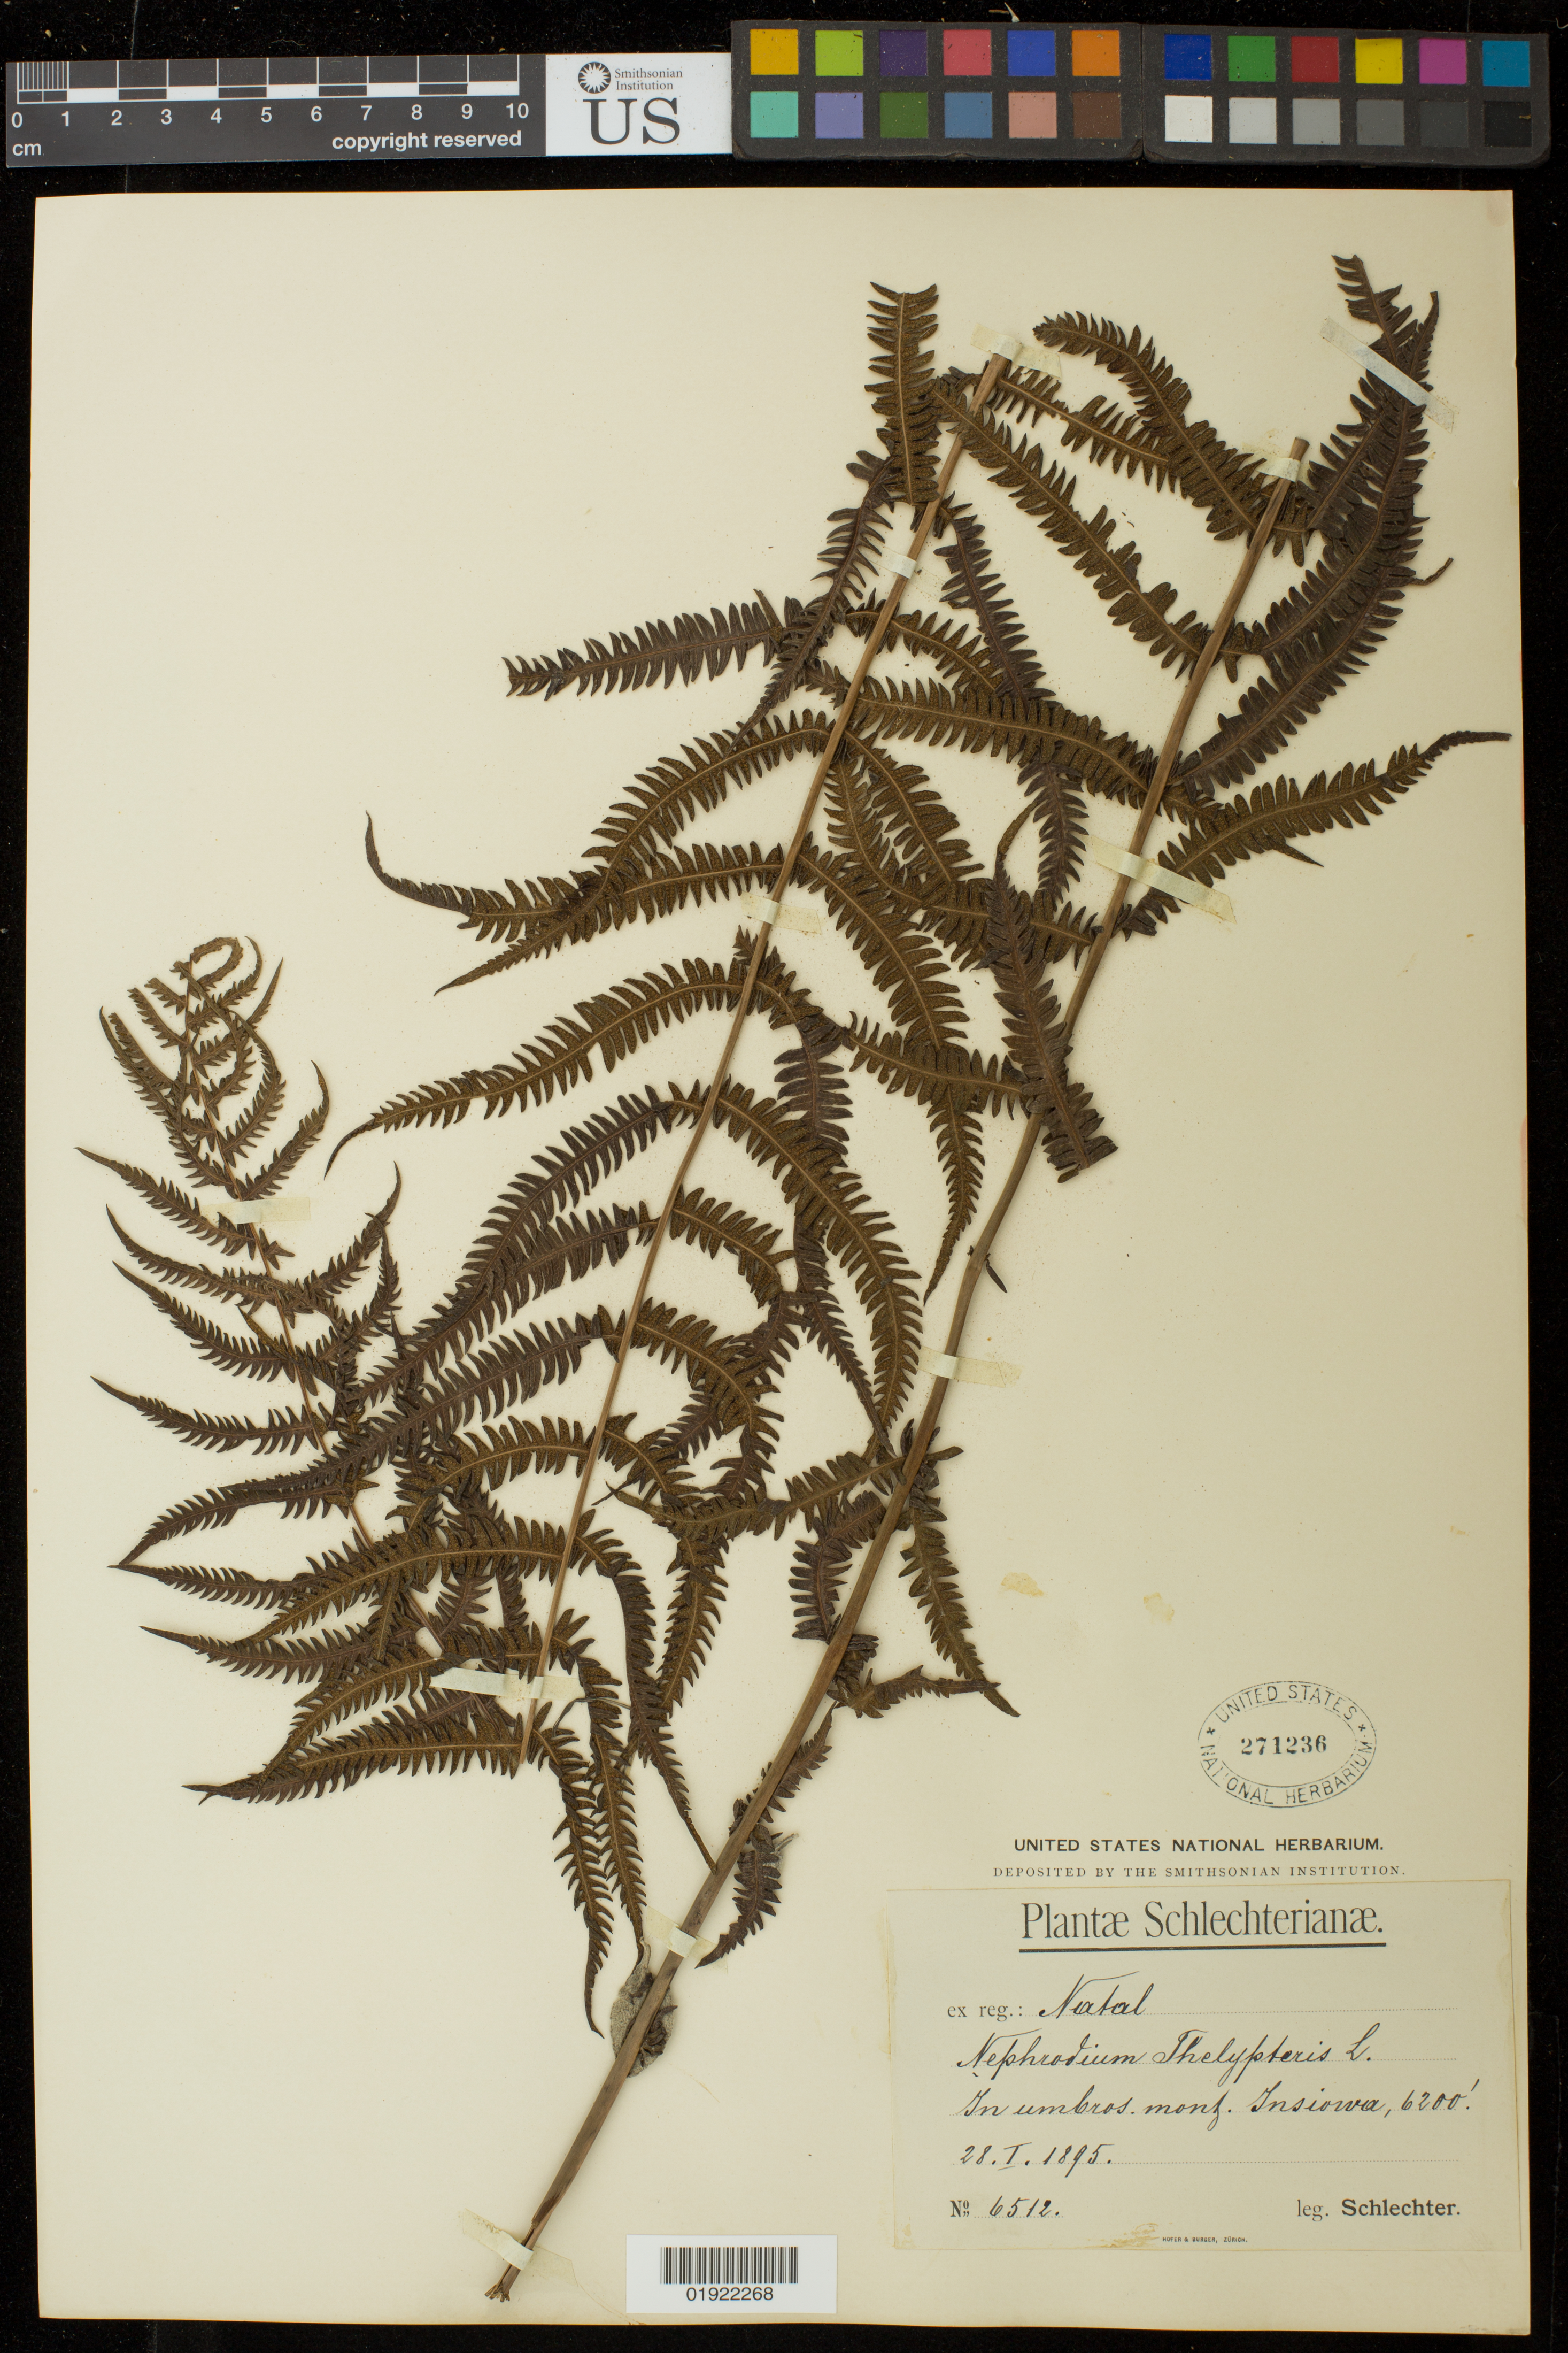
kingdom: Plantae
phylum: Tracheophyta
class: Polypodiopsida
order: Polypodiales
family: Thelypteridaceae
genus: Thelypteris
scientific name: Thelypteris confluens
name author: (Thunb.) C.V. Morton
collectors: Schlechter, --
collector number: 6512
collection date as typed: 28. I. 1895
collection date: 1895-01-28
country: South Africa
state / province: KwaZulu-Natal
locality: In umbros. Mont Insiosva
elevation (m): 1890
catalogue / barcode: US 271236